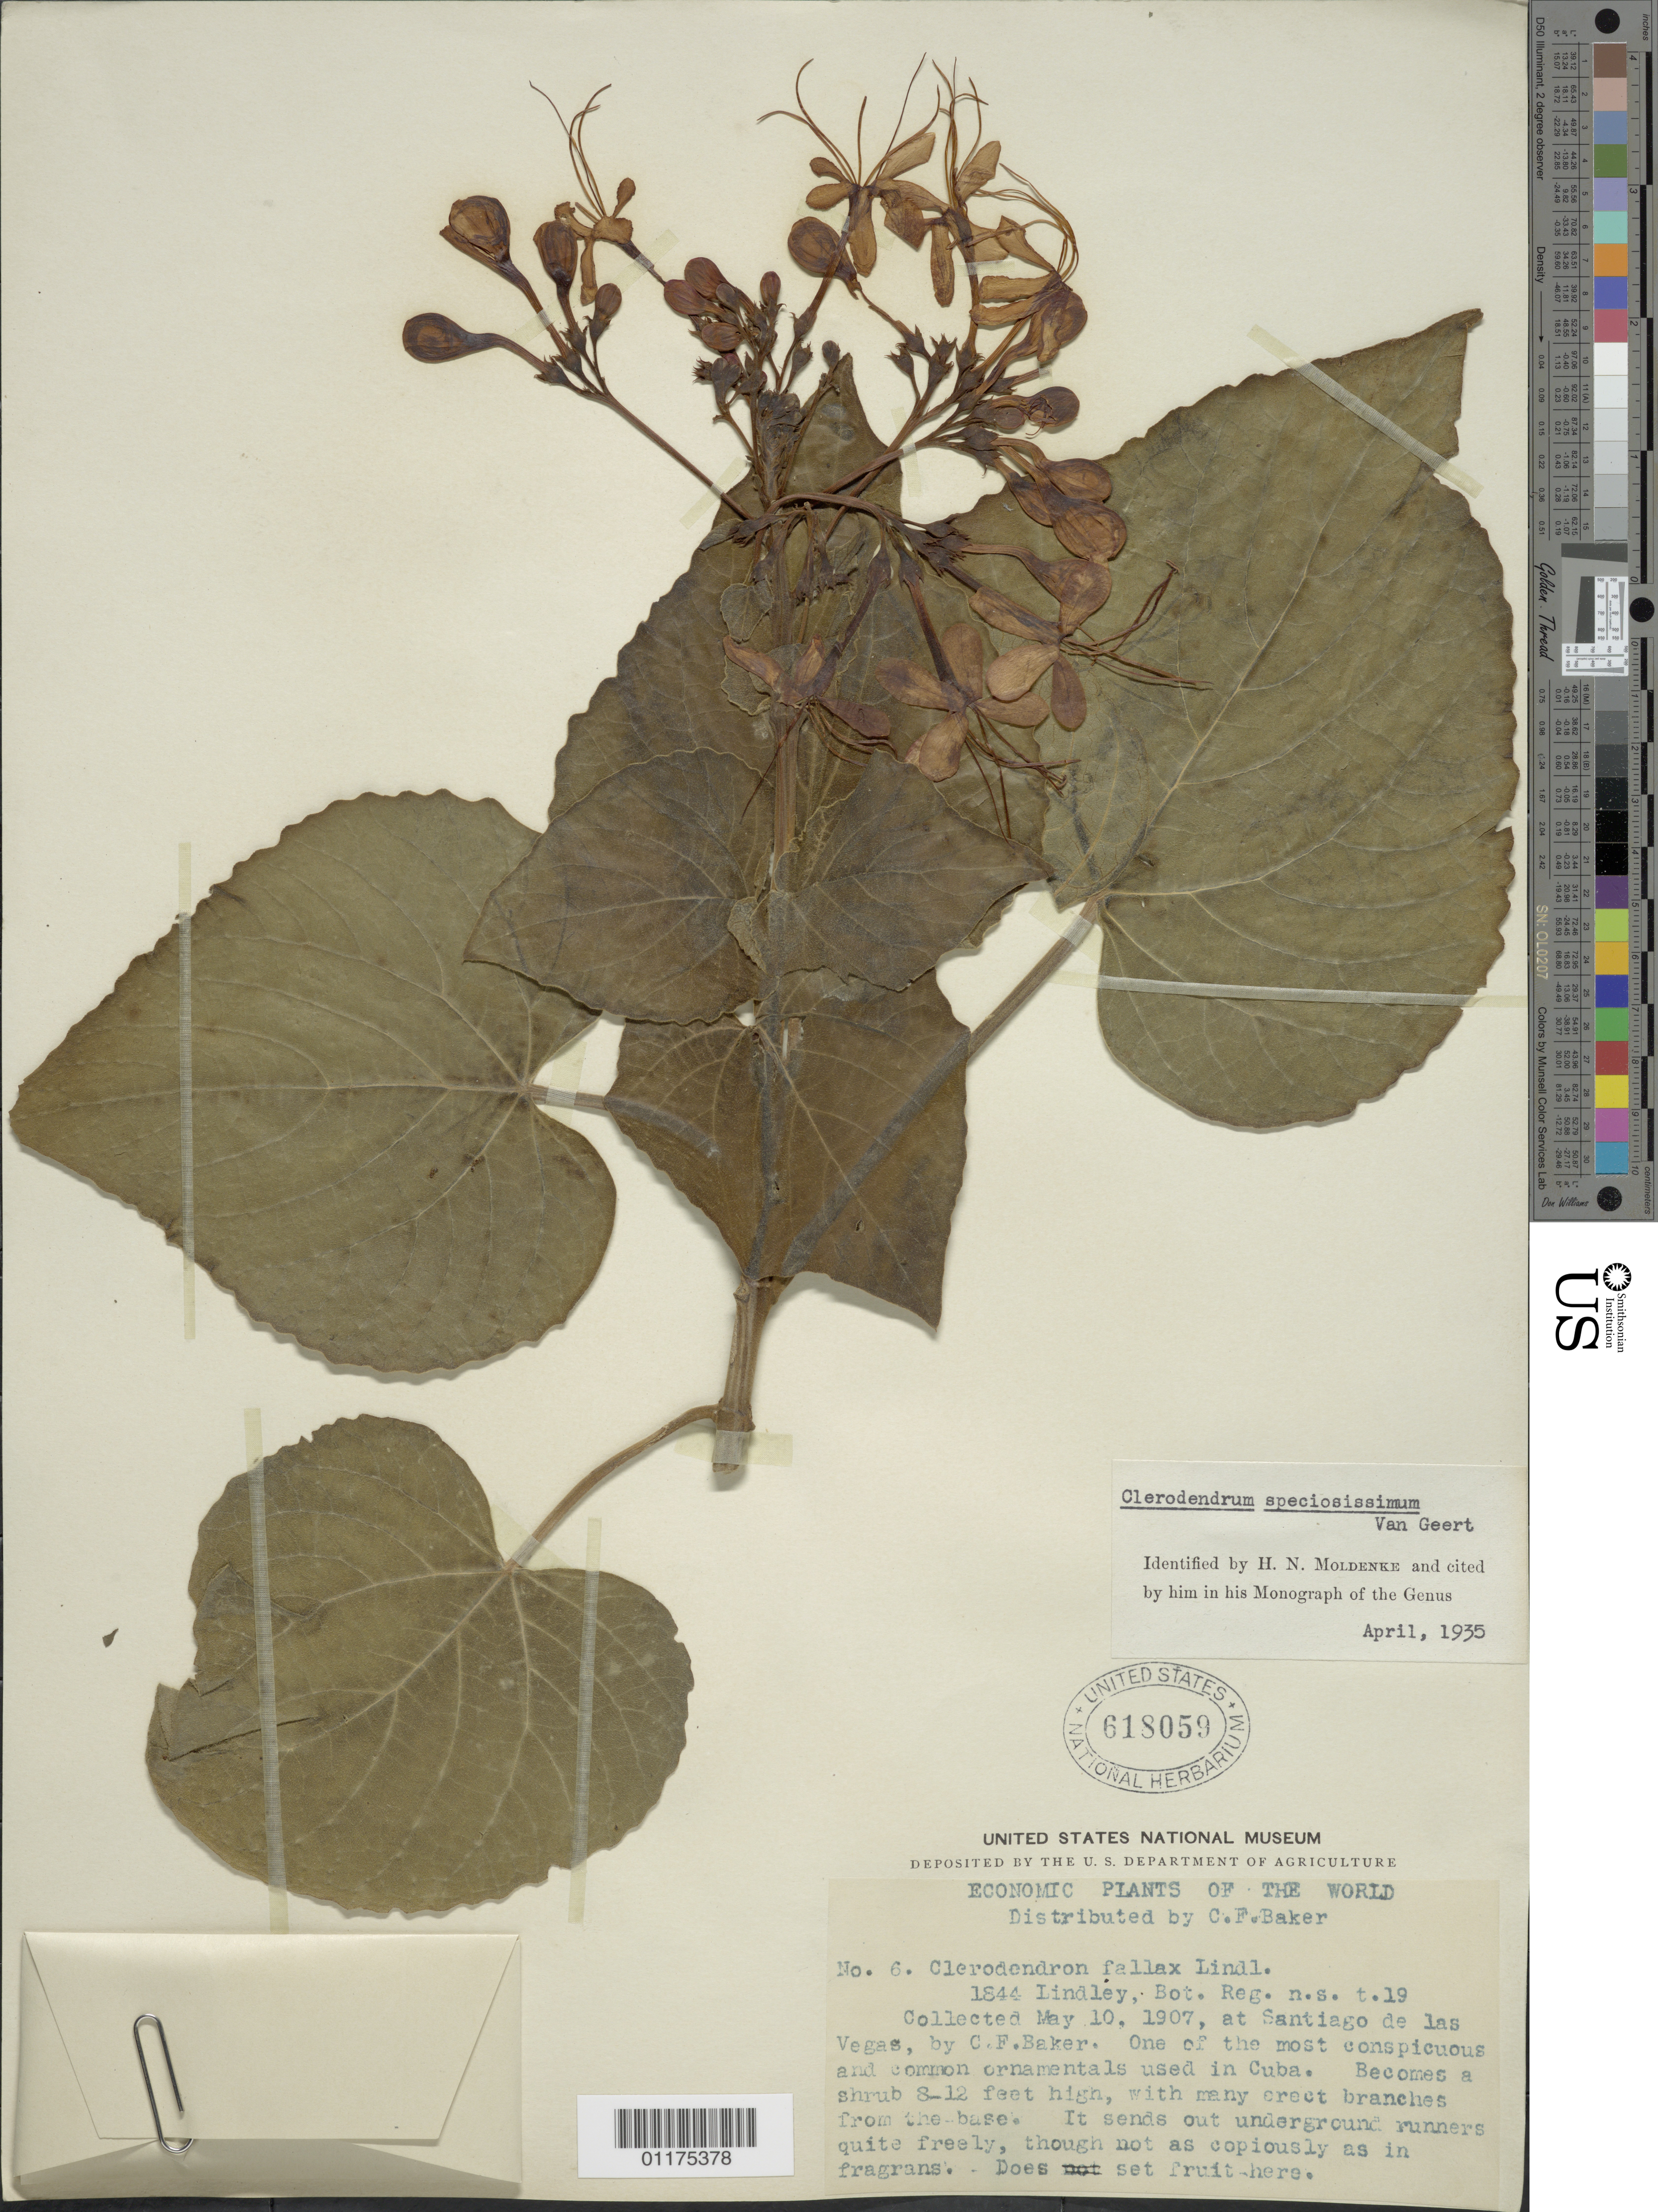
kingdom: Plantae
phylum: Tracheophyta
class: Magnoliopsida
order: Lamiales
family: Lamiaceae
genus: Clerodendrum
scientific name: Clerodendrum speciosissimum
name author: Drapiez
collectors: C. F. Baker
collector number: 6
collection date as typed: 10 May 1907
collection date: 1907-05-10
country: Cuba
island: Cuba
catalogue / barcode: US 618059